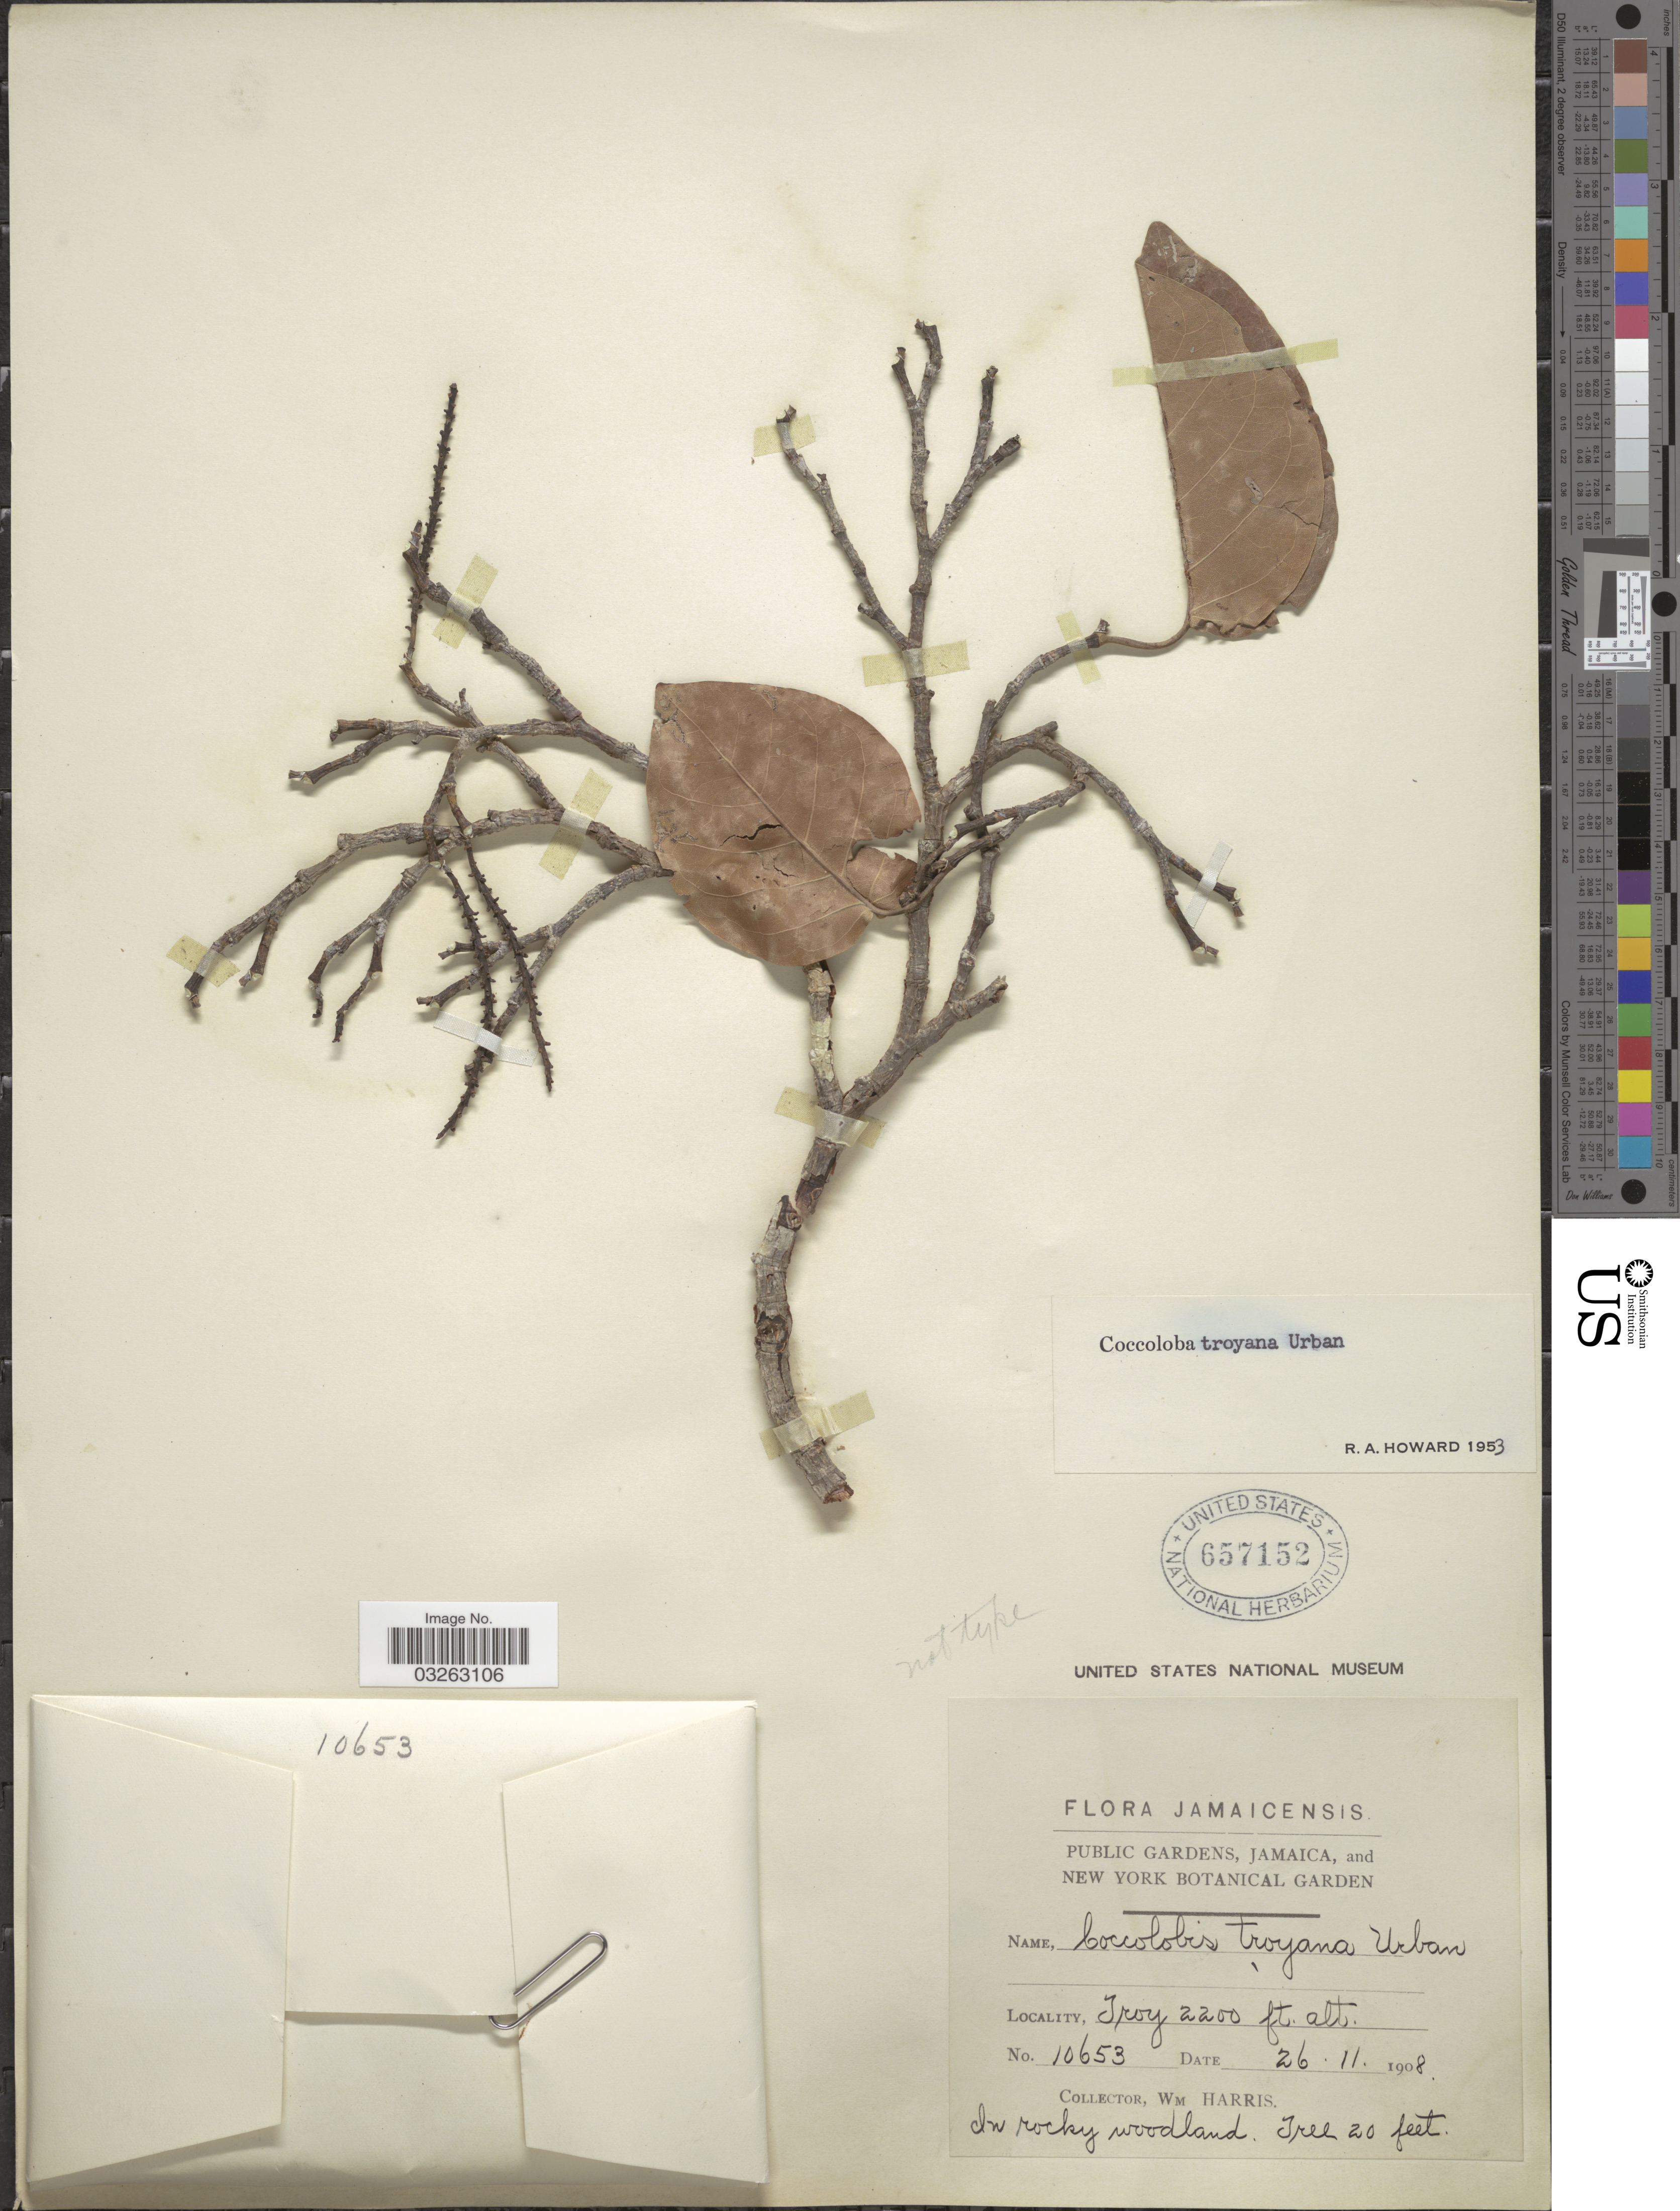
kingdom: Plantae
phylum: Tracheophyta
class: Magnoliopsida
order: Caryophyllales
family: Polygonaceae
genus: Coccoloba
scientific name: Coccoloba troyana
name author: Urb.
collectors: W. H. Harris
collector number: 10653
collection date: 1908-11-26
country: Jamaica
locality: Troy.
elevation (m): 671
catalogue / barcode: US 6757152